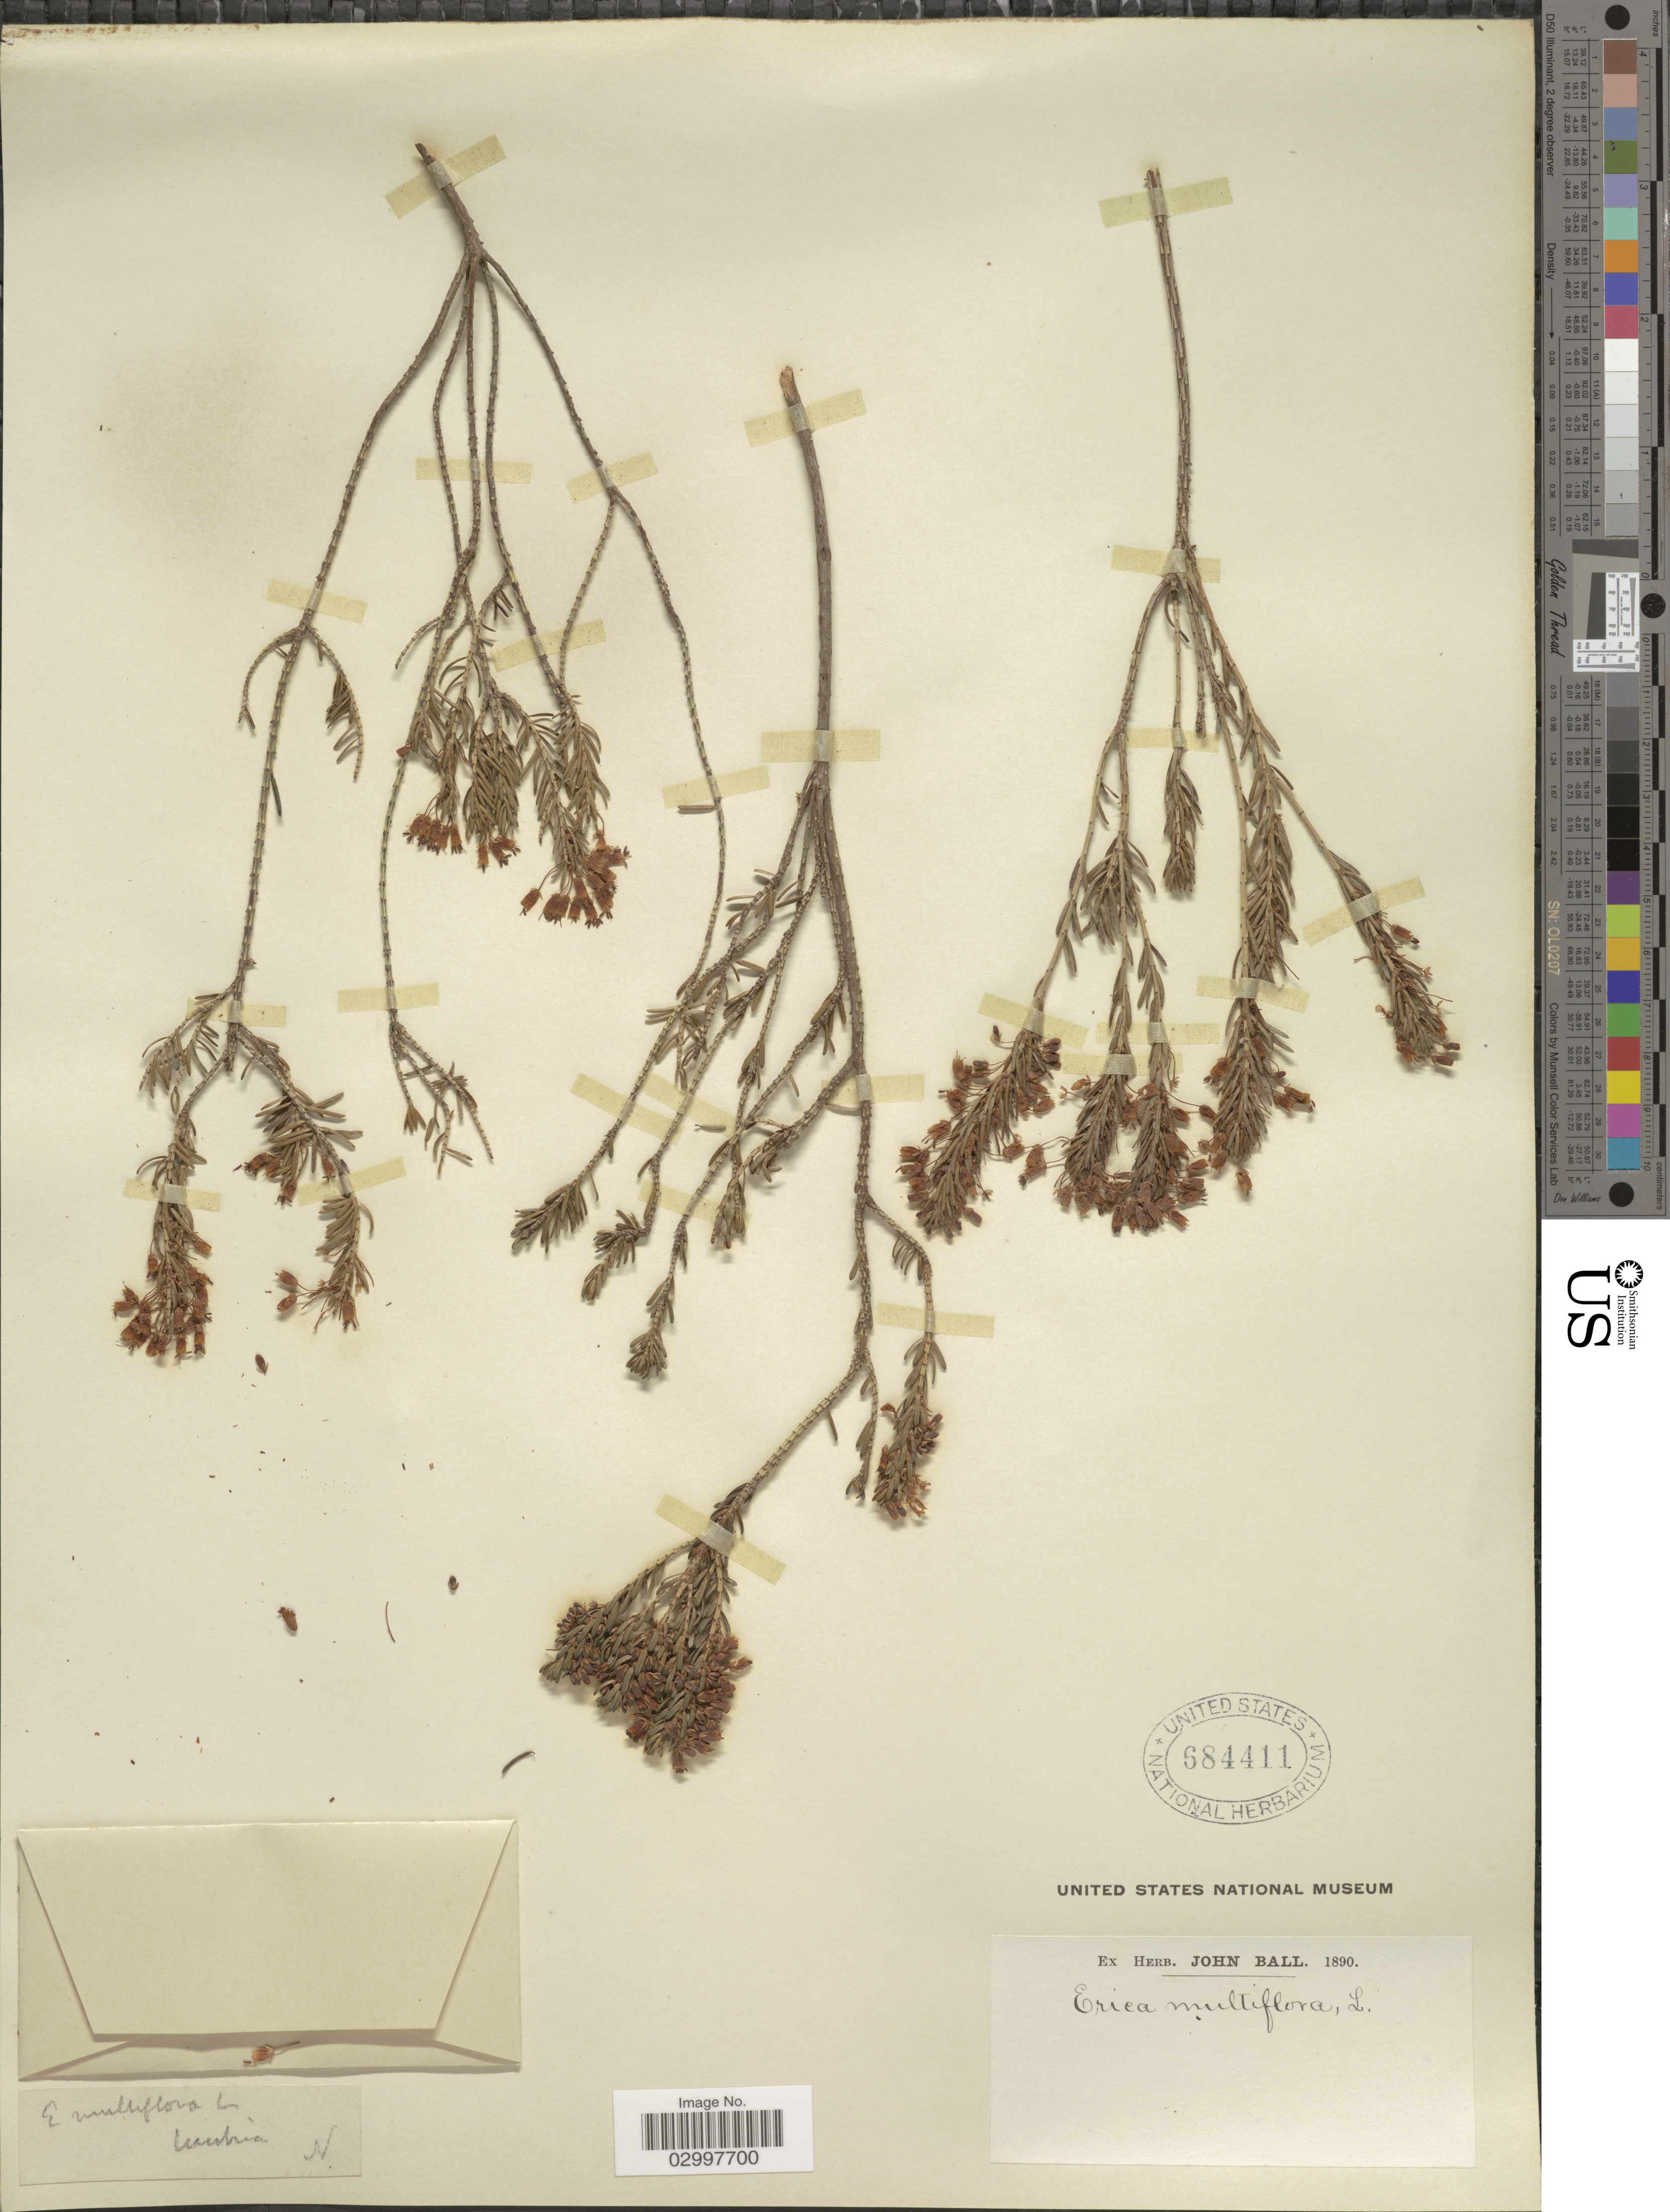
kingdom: Plantae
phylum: Tracheophyta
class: Magnoliopsida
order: Ericales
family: Ericaceae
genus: Erica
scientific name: Erica multiflora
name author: L.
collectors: ex herb. John Ball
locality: Luntria [interpreted].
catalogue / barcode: US 684411